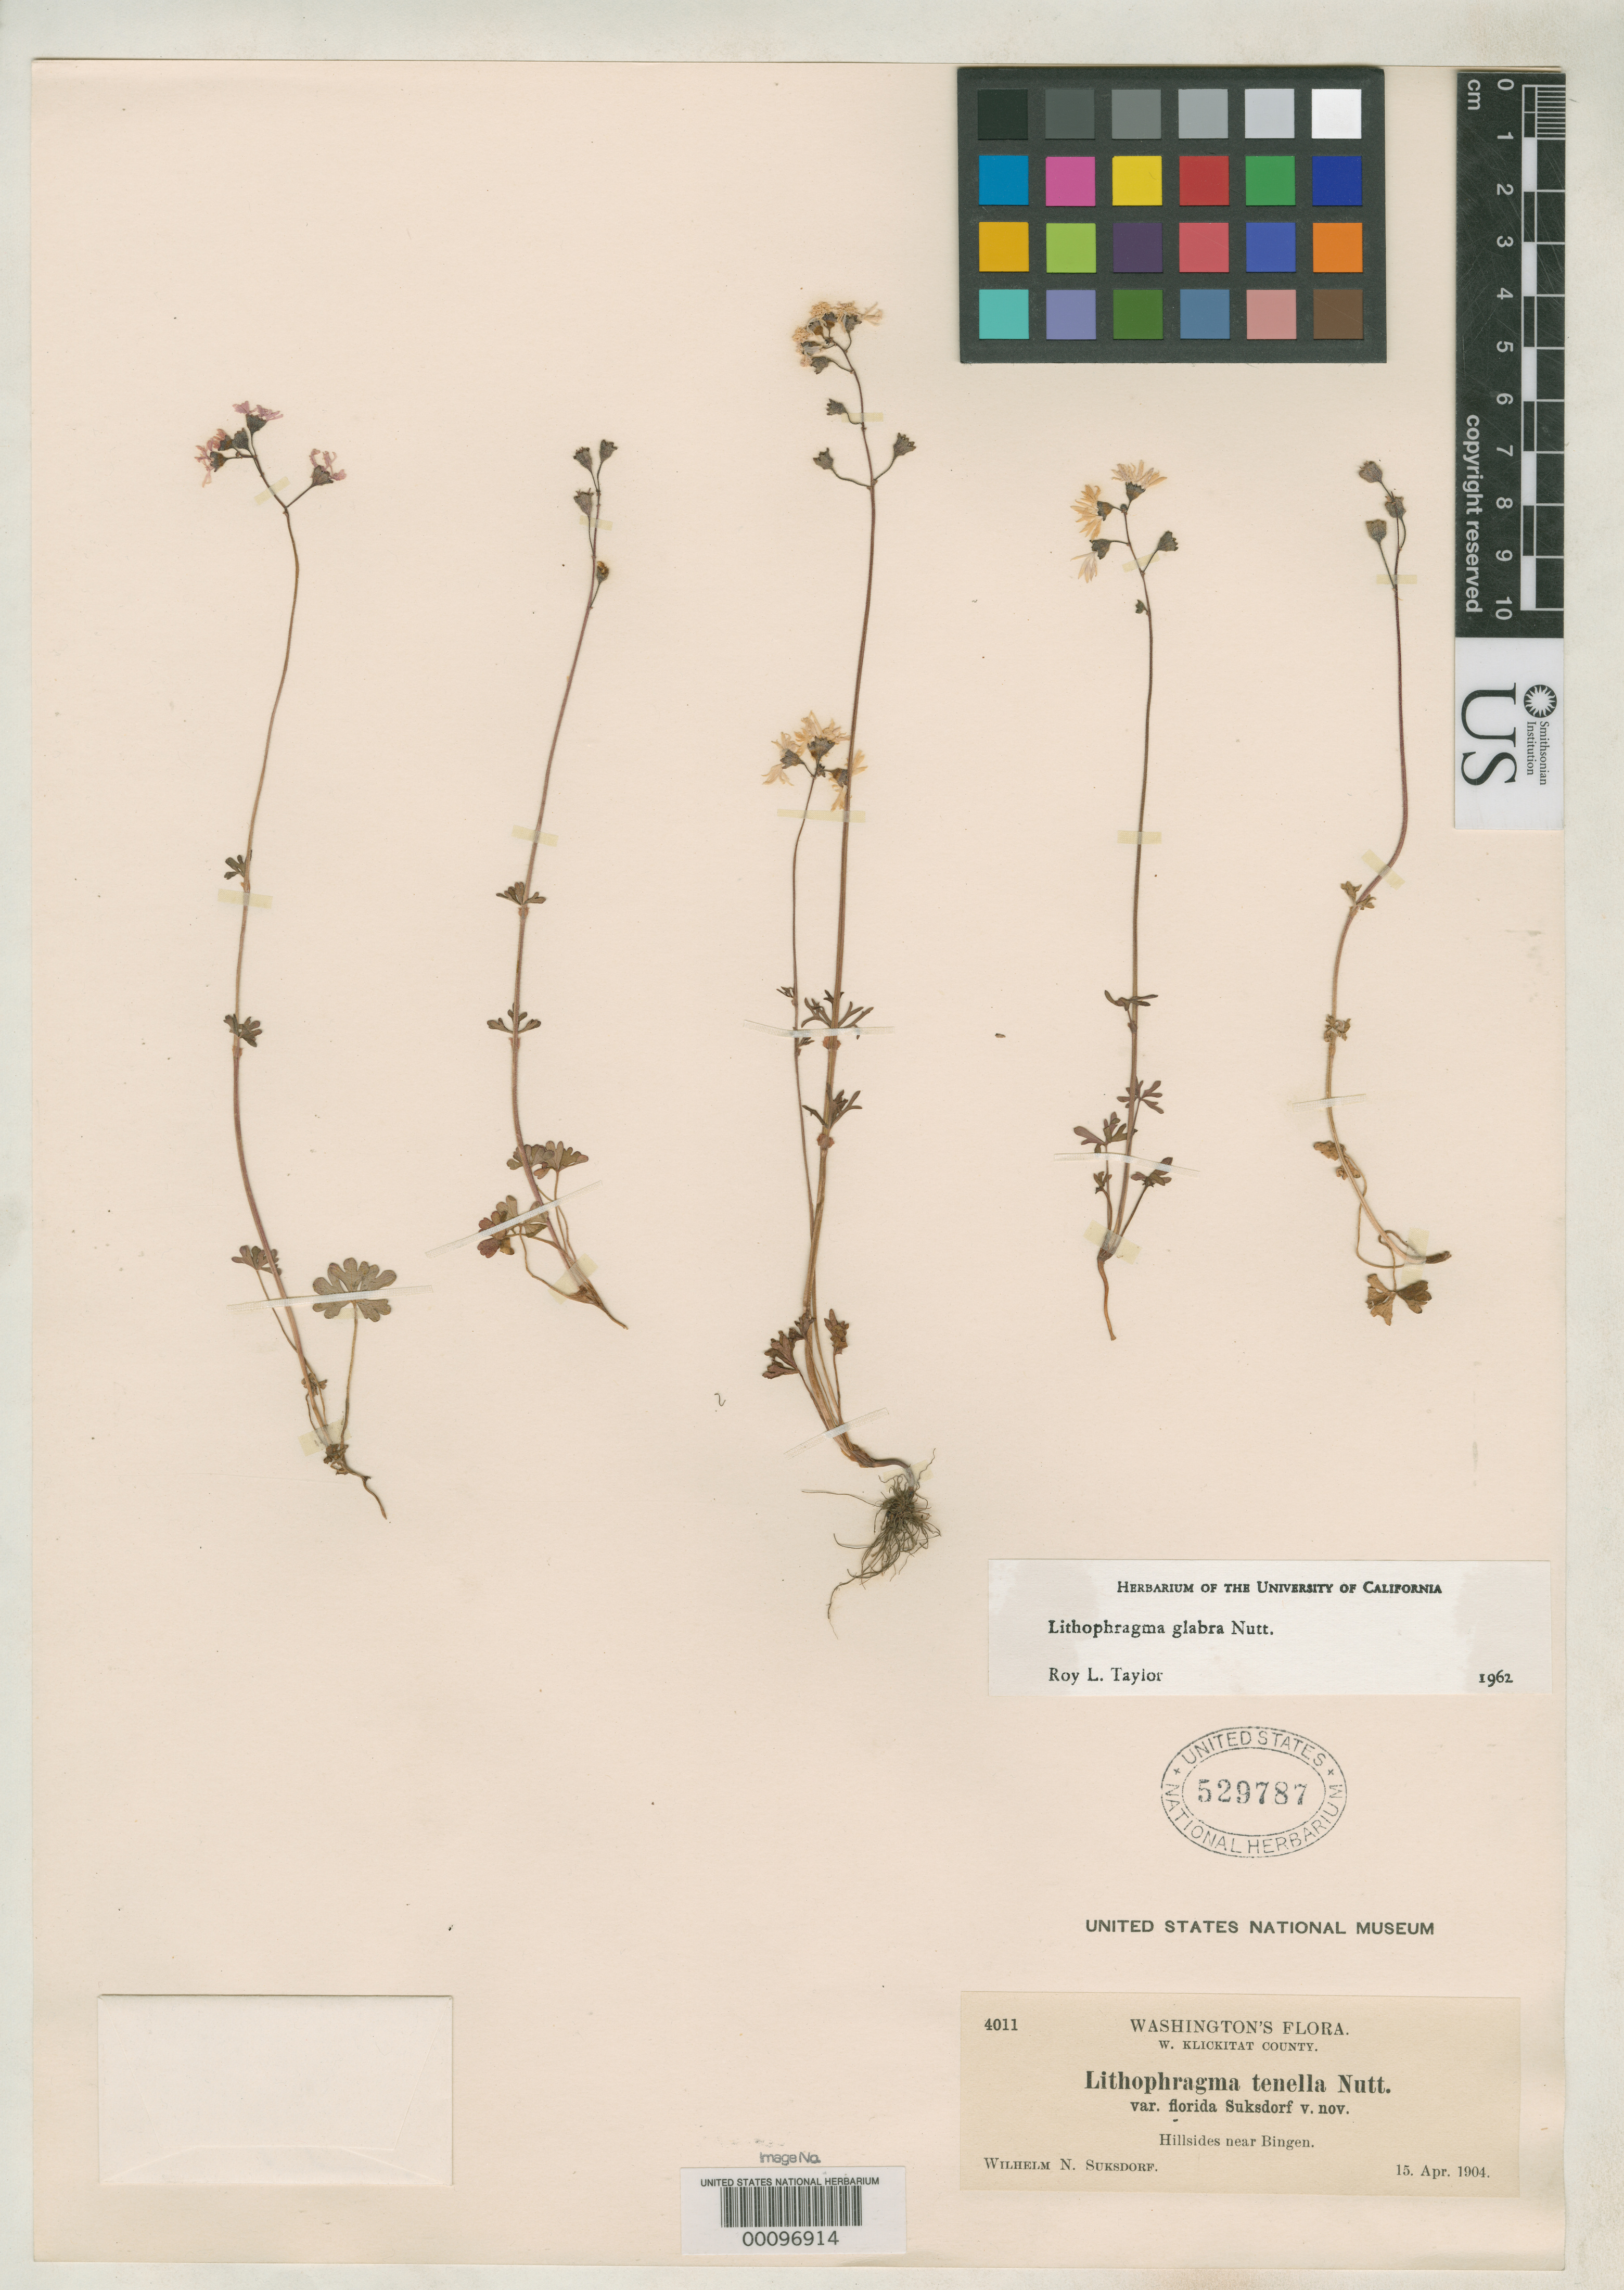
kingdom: Plantae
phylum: Tracheophyta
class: Magnoliopsida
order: Saxifragales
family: Saxifragaceae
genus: Lithophragma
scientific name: Lithophragma tenella var. florida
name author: Suksd.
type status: Isotype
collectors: W. N. Suksdorf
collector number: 4011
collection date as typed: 15 Apr 1904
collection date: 1904-04-15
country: United States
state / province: Washington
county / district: Klickitat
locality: River at Bingen.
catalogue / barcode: US 529787